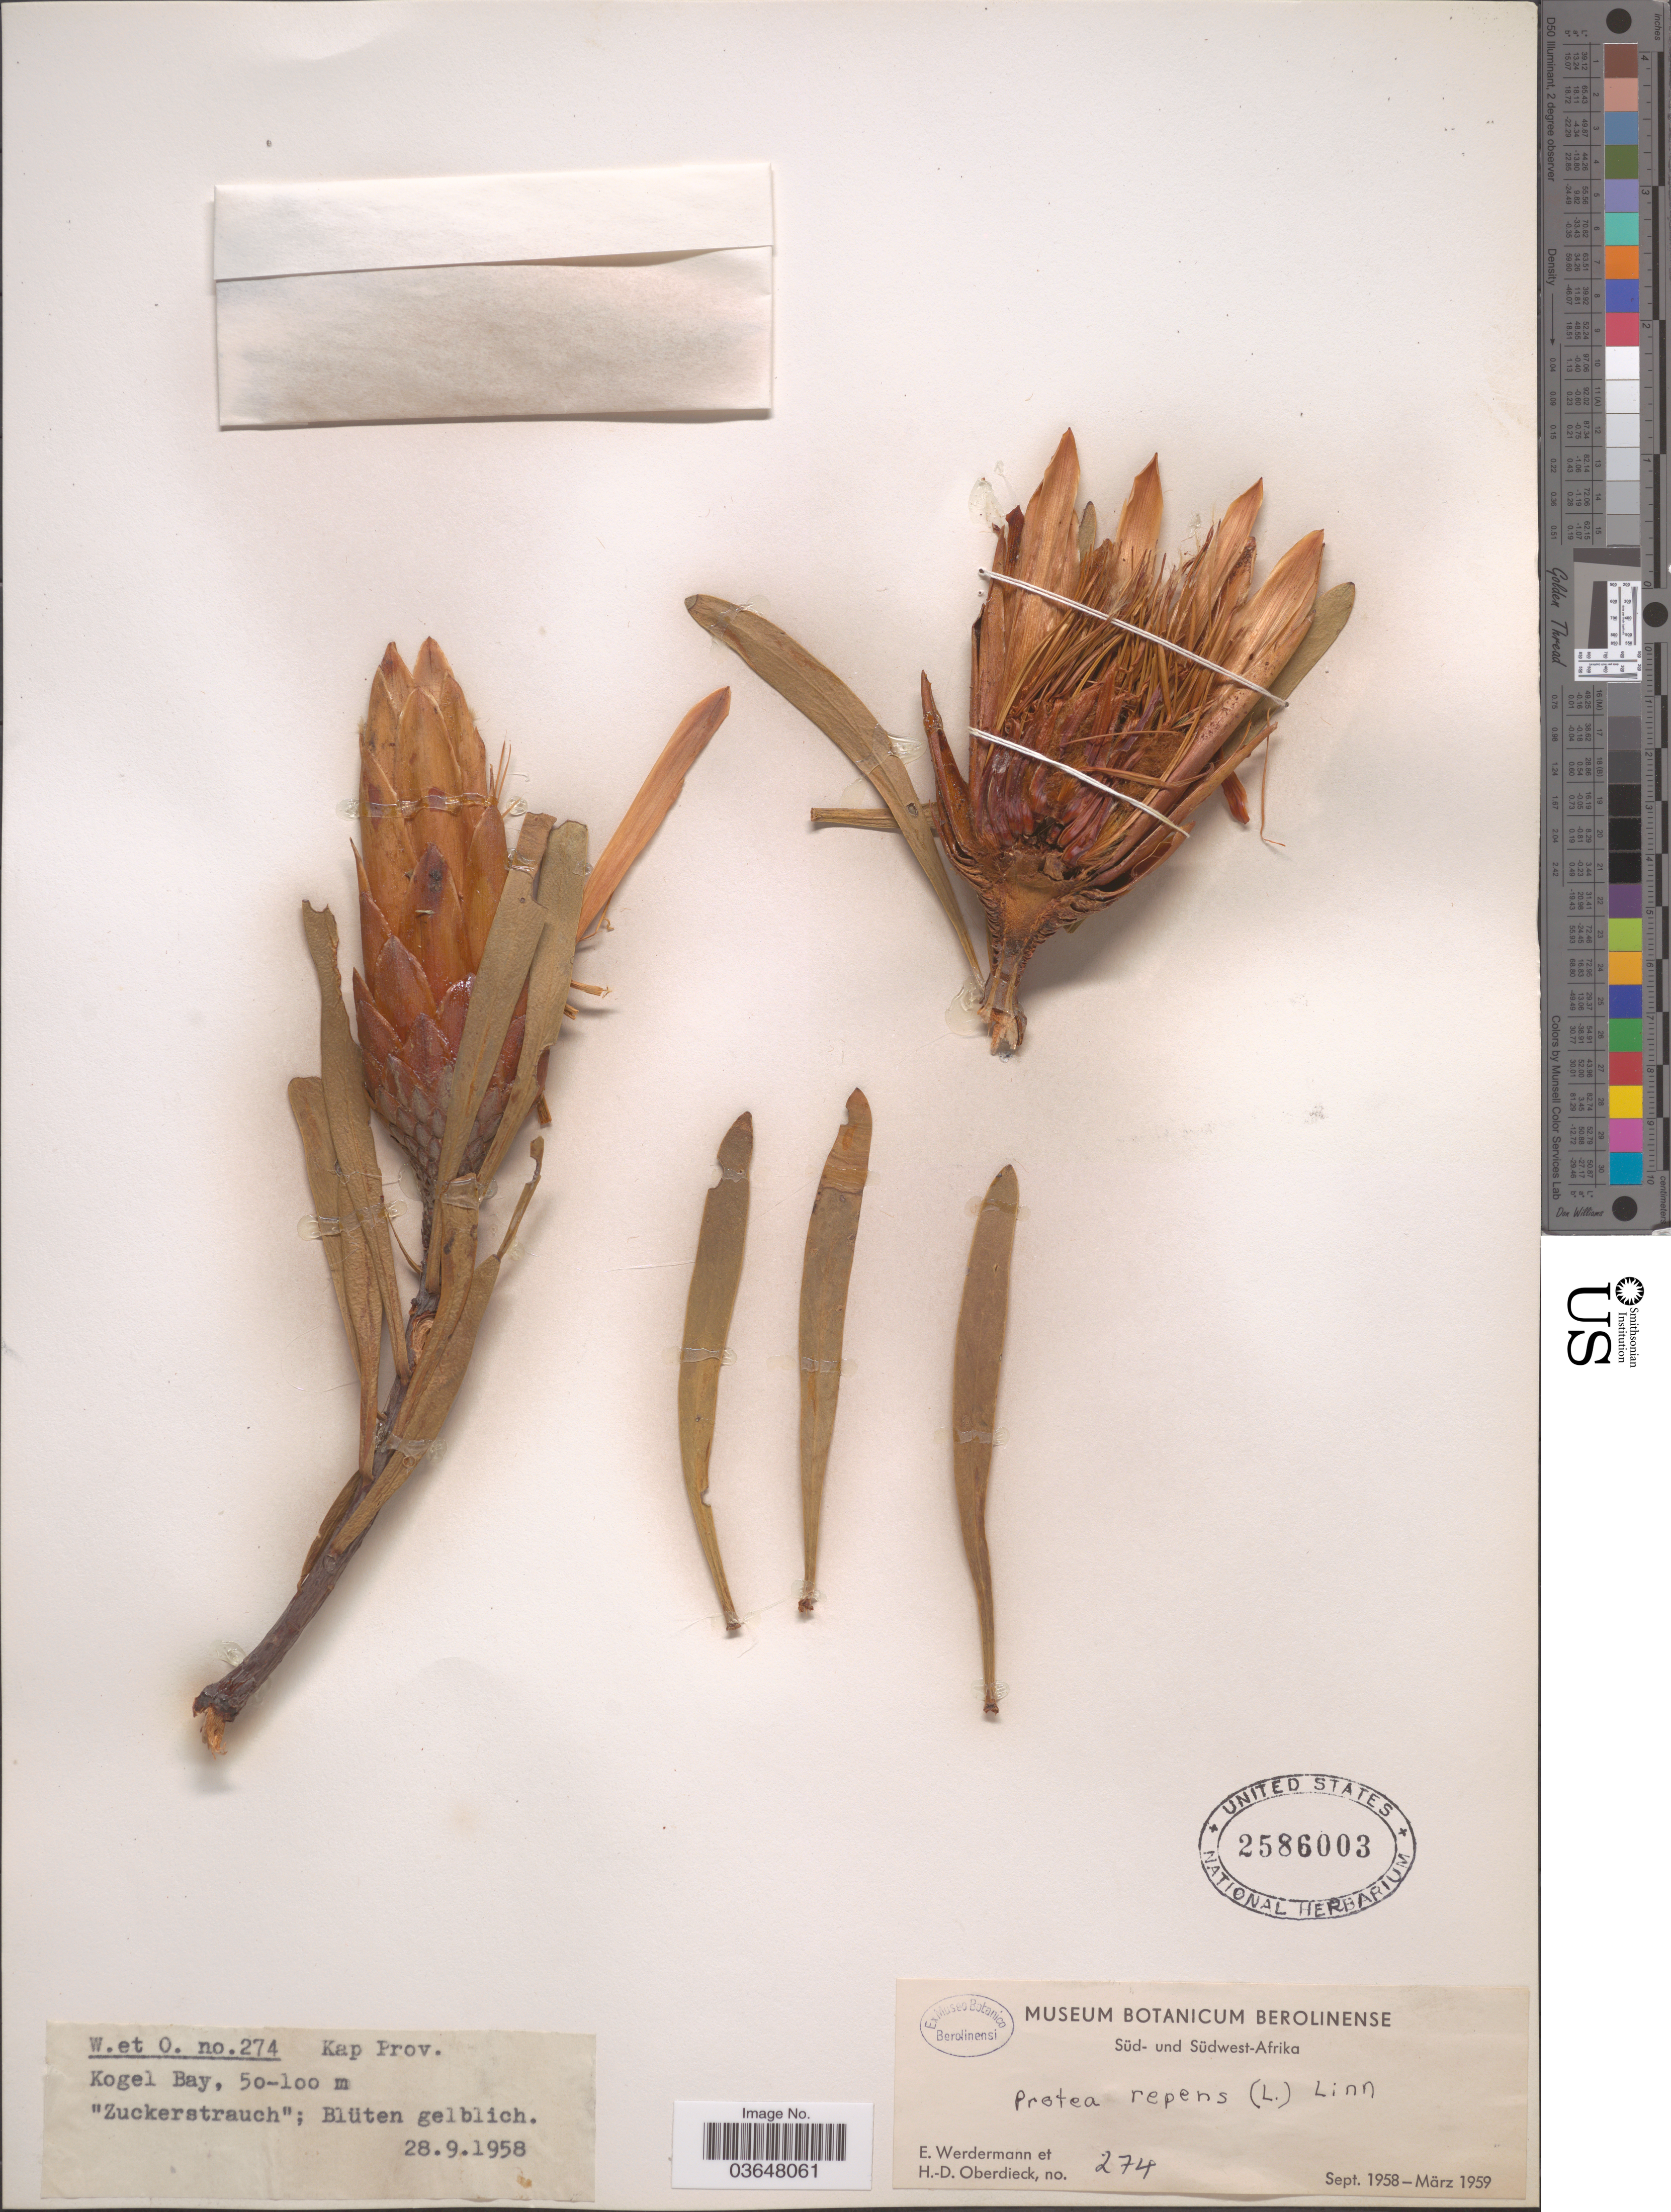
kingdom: Plantae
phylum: Tracheophyta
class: Magnoliopsida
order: Proteales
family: Proteaceae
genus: Protea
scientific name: Protea repens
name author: L.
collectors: E. Werdermann & H. Oberdieck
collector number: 274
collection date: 1958-09-28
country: South Africa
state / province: Western Cape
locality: Kap Prov. Kogel Bay.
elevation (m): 50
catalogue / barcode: US 2586003